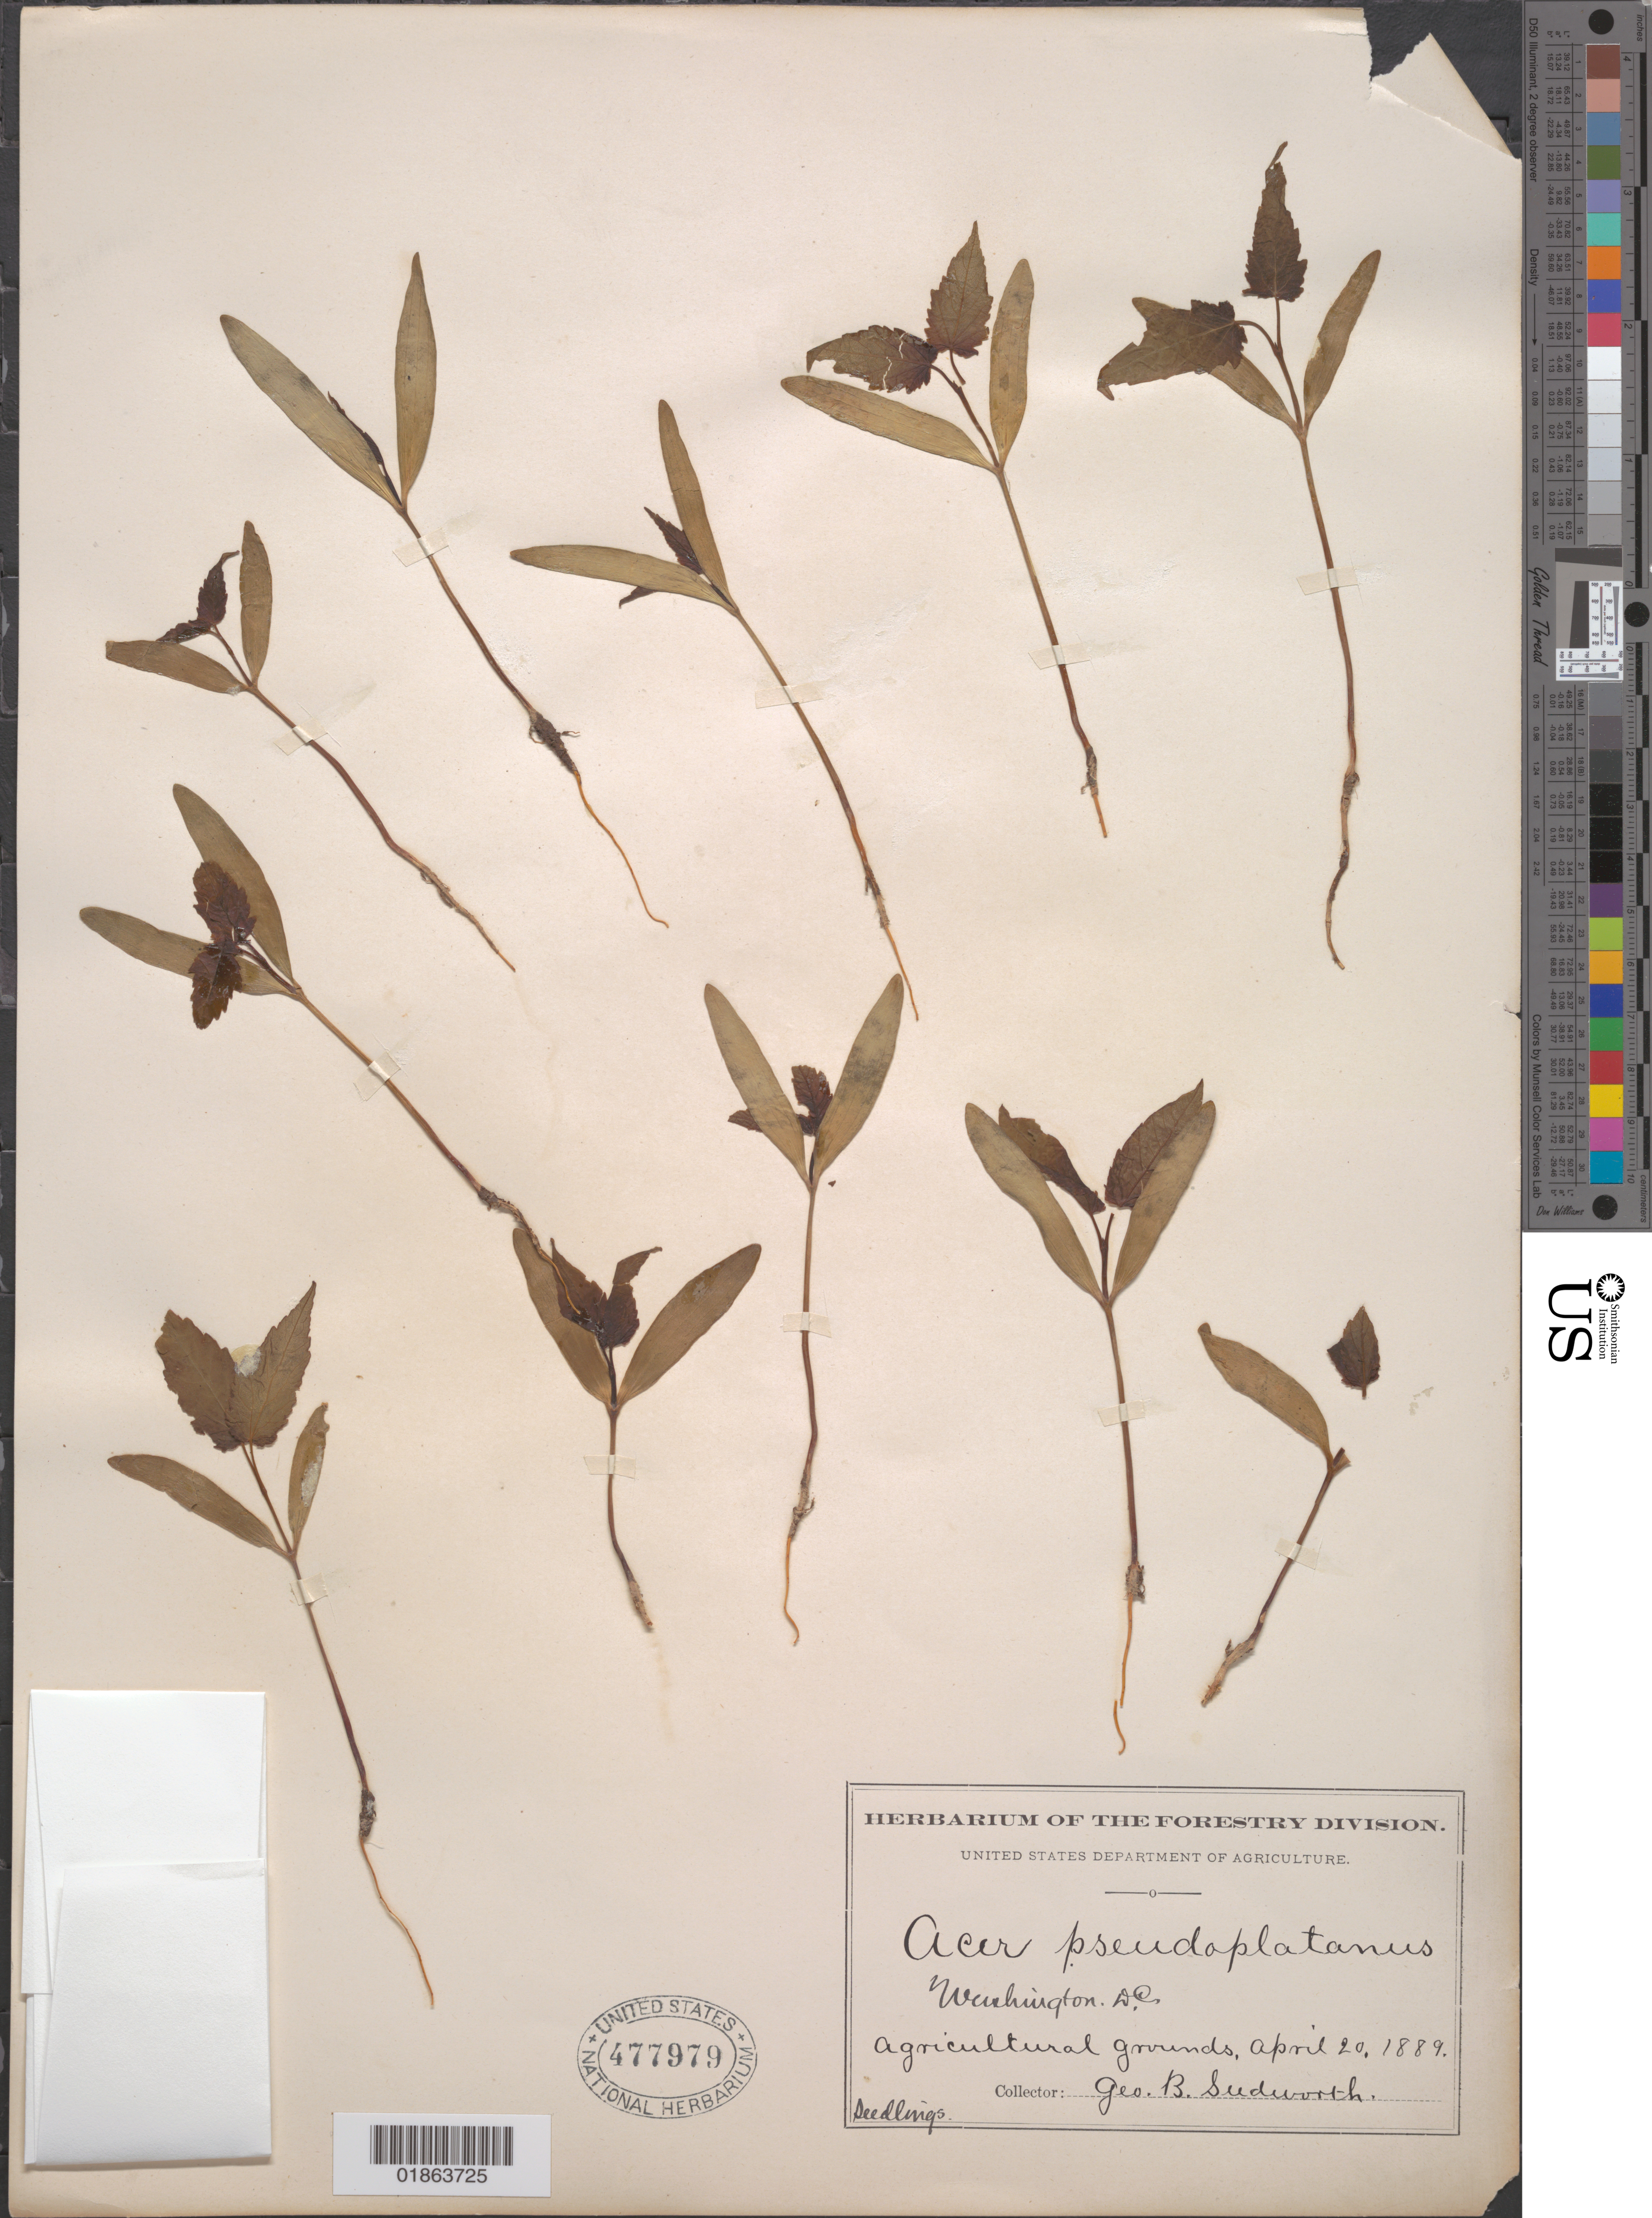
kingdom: Plantae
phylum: Tracheophyta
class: Magnoliopsida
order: Sapindales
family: Sapindaceae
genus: Acer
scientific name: Acer pseudoplatanus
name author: L.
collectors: G. B. Sudworth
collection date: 1889-04-20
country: United States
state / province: District of Columbia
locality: Agricultural grounds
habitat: Cultivated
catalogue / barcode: US 477979